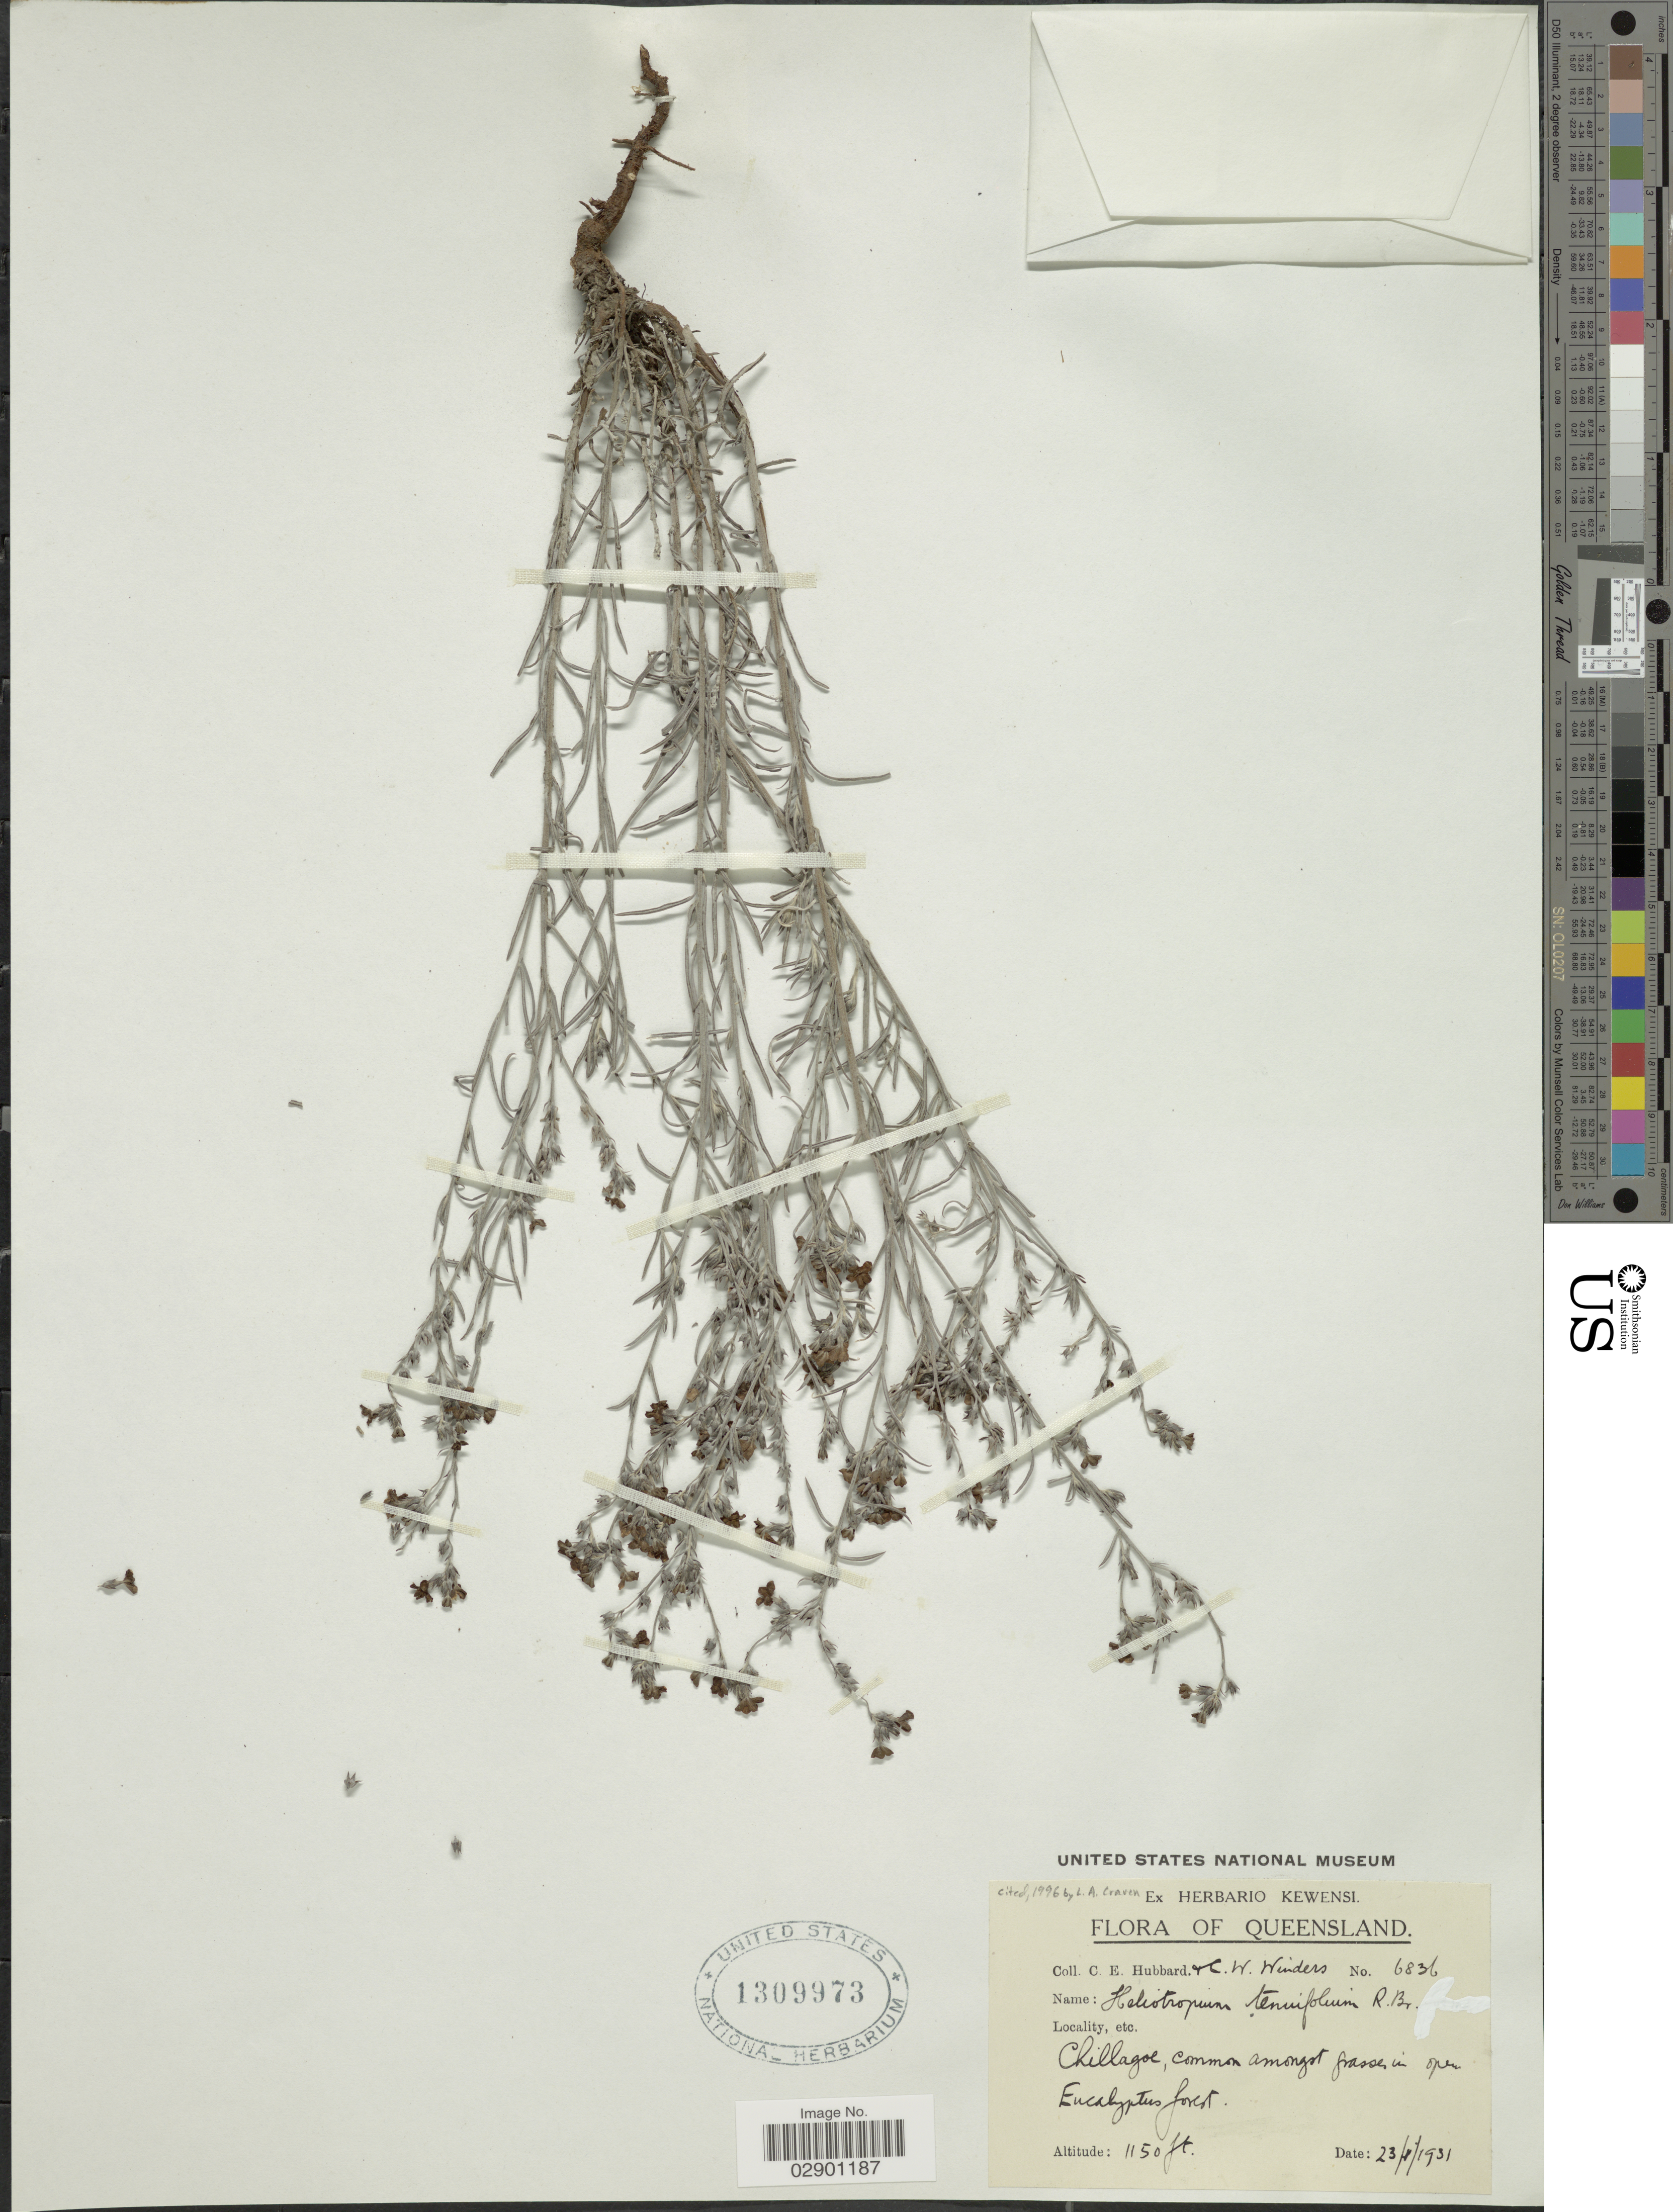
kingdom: Plantae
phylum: Tracheophyta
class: Magnoliopsida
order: Boraginales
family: Heliotropiaceae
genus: Heliotropium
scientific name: Heliotropium tenuifolium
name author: R. Br.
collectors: C. E. Hubbard & C. Winders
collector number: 6836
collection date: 1931-01-23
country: Australia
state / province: Queensland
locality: Chillagoe, common amongst grasses in open Eucalyptus forest.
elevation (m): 351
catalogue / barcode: US 1309973